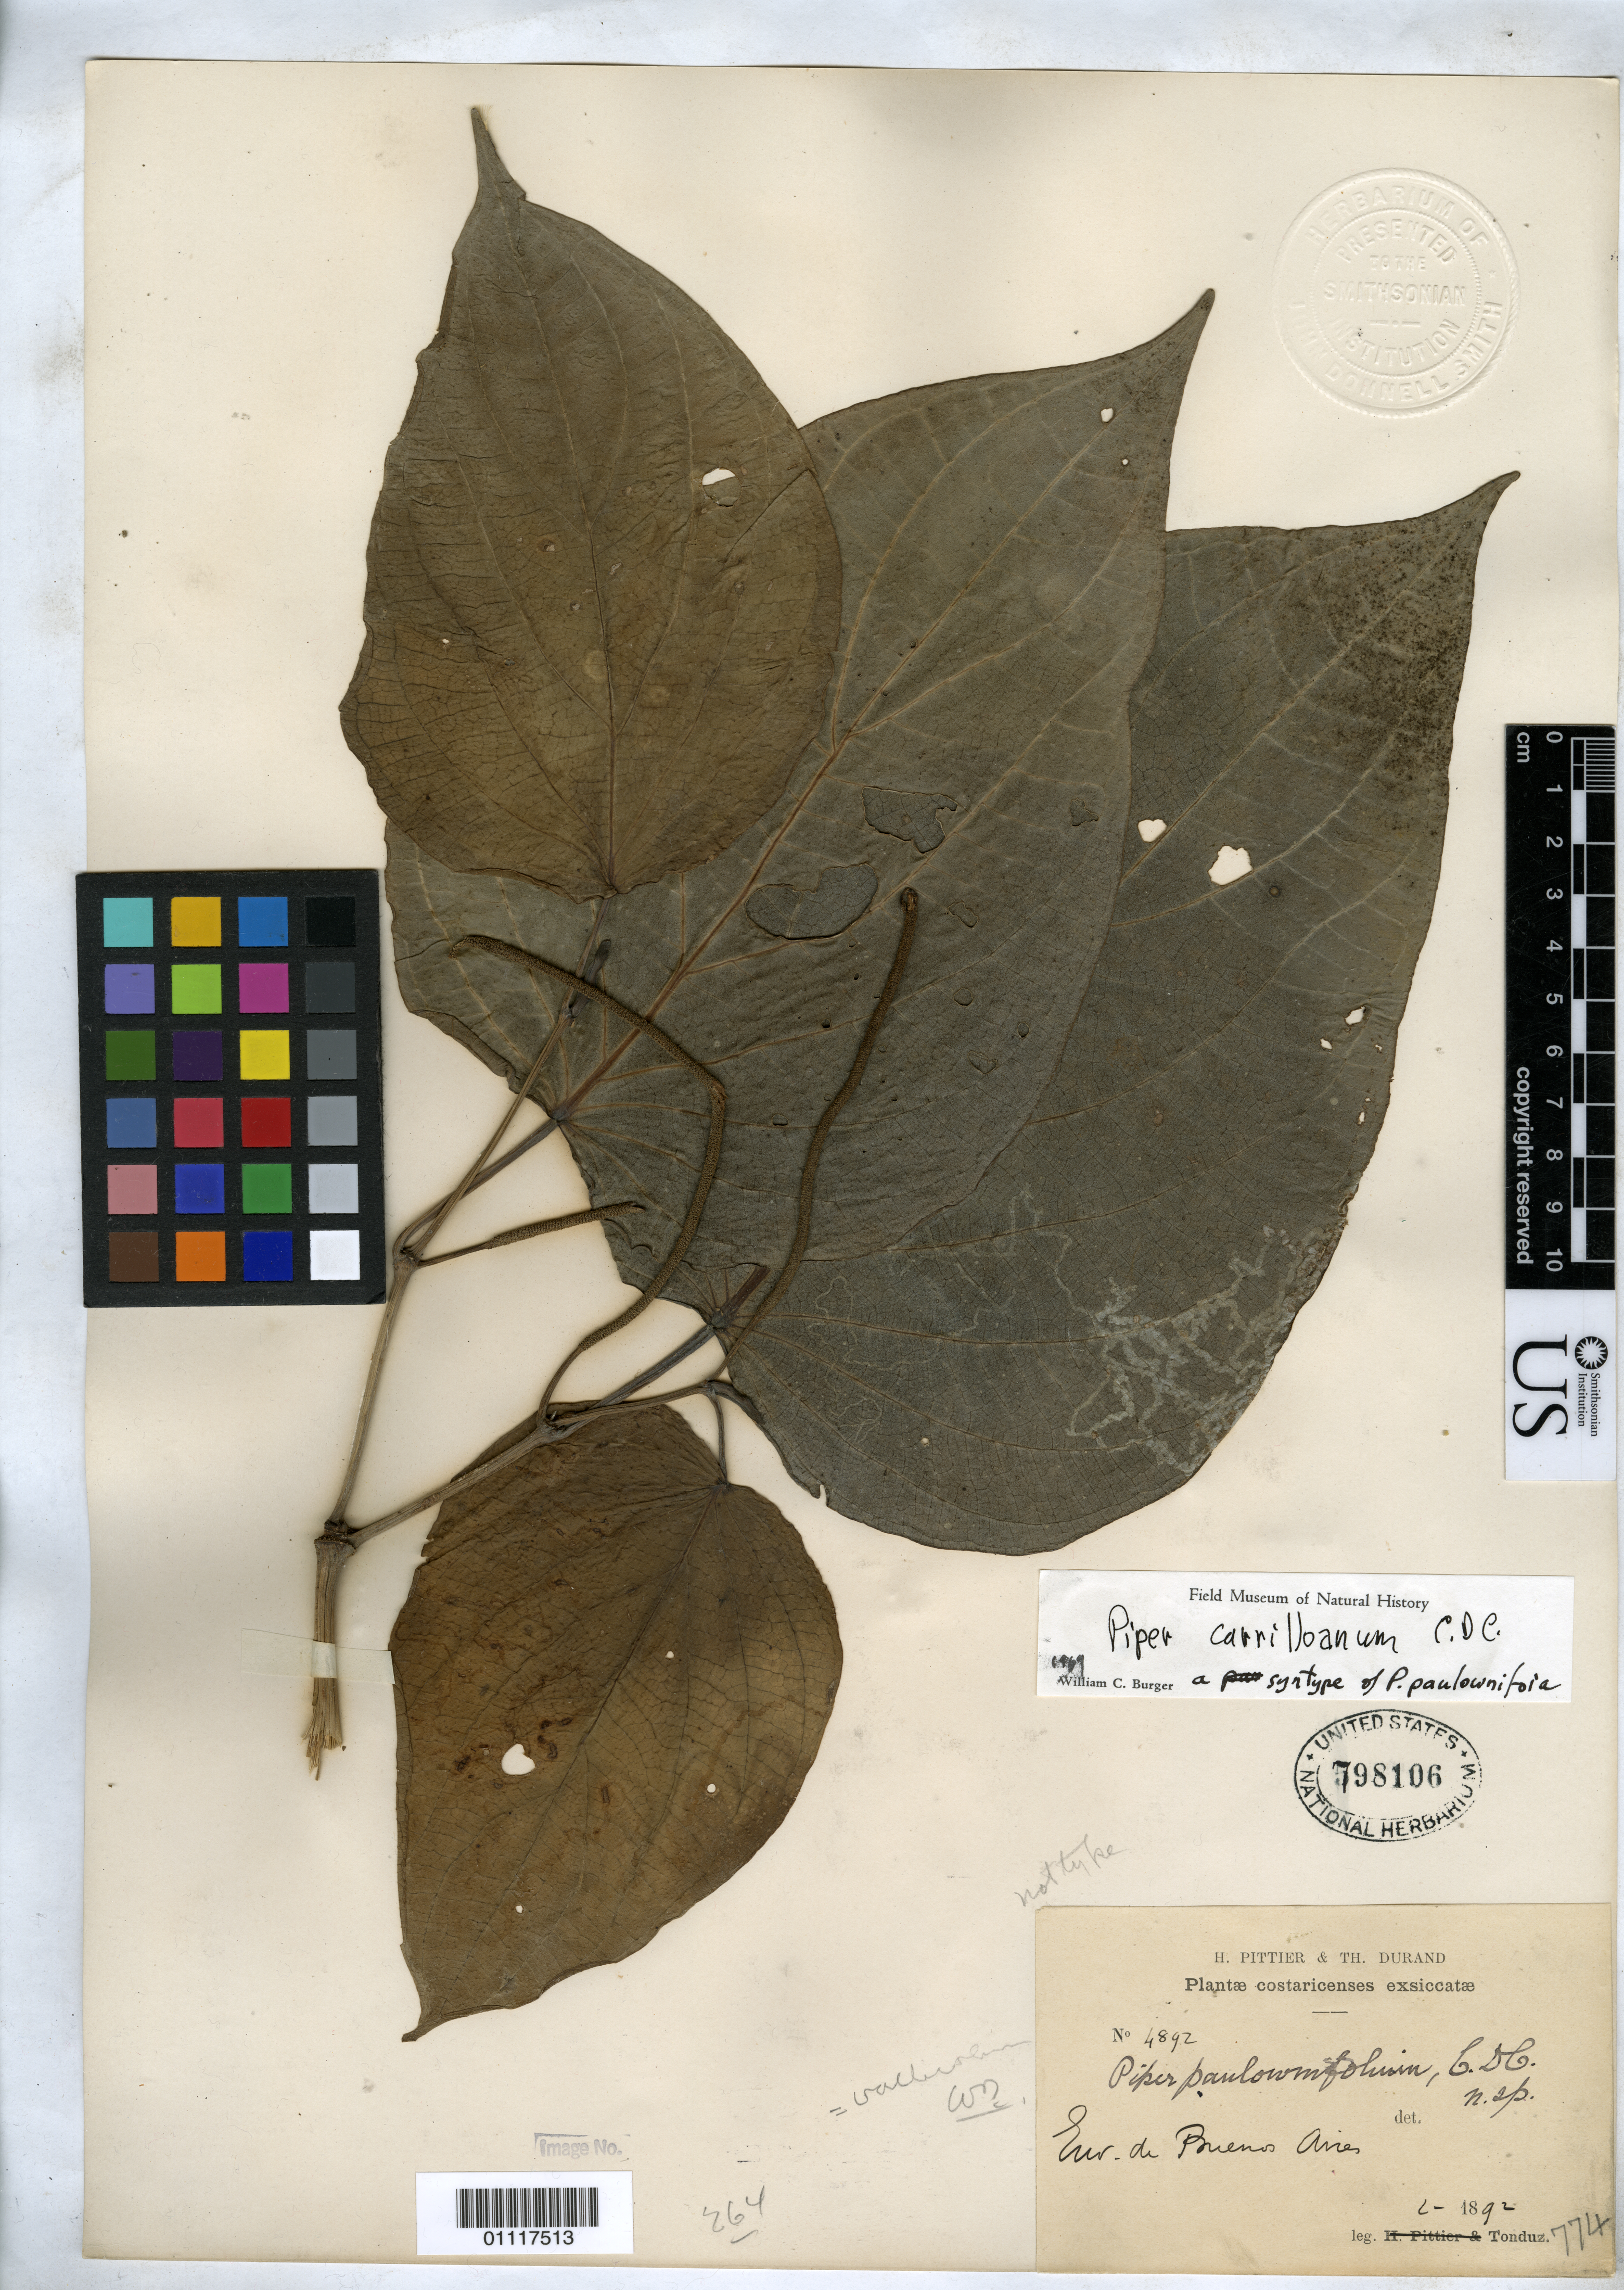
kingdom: Plantae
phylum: Tracheophyta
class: Magnoliopsida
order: Piperales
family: Piperaceae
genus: Piper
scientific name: Piper paulowniifolium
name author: C. DC.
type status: Syntype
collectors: A. Tonduz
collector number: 4892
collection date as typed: Feb 1892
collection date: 1892-02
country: Costa Rica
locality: Buenos Aires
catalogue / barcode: US 798106